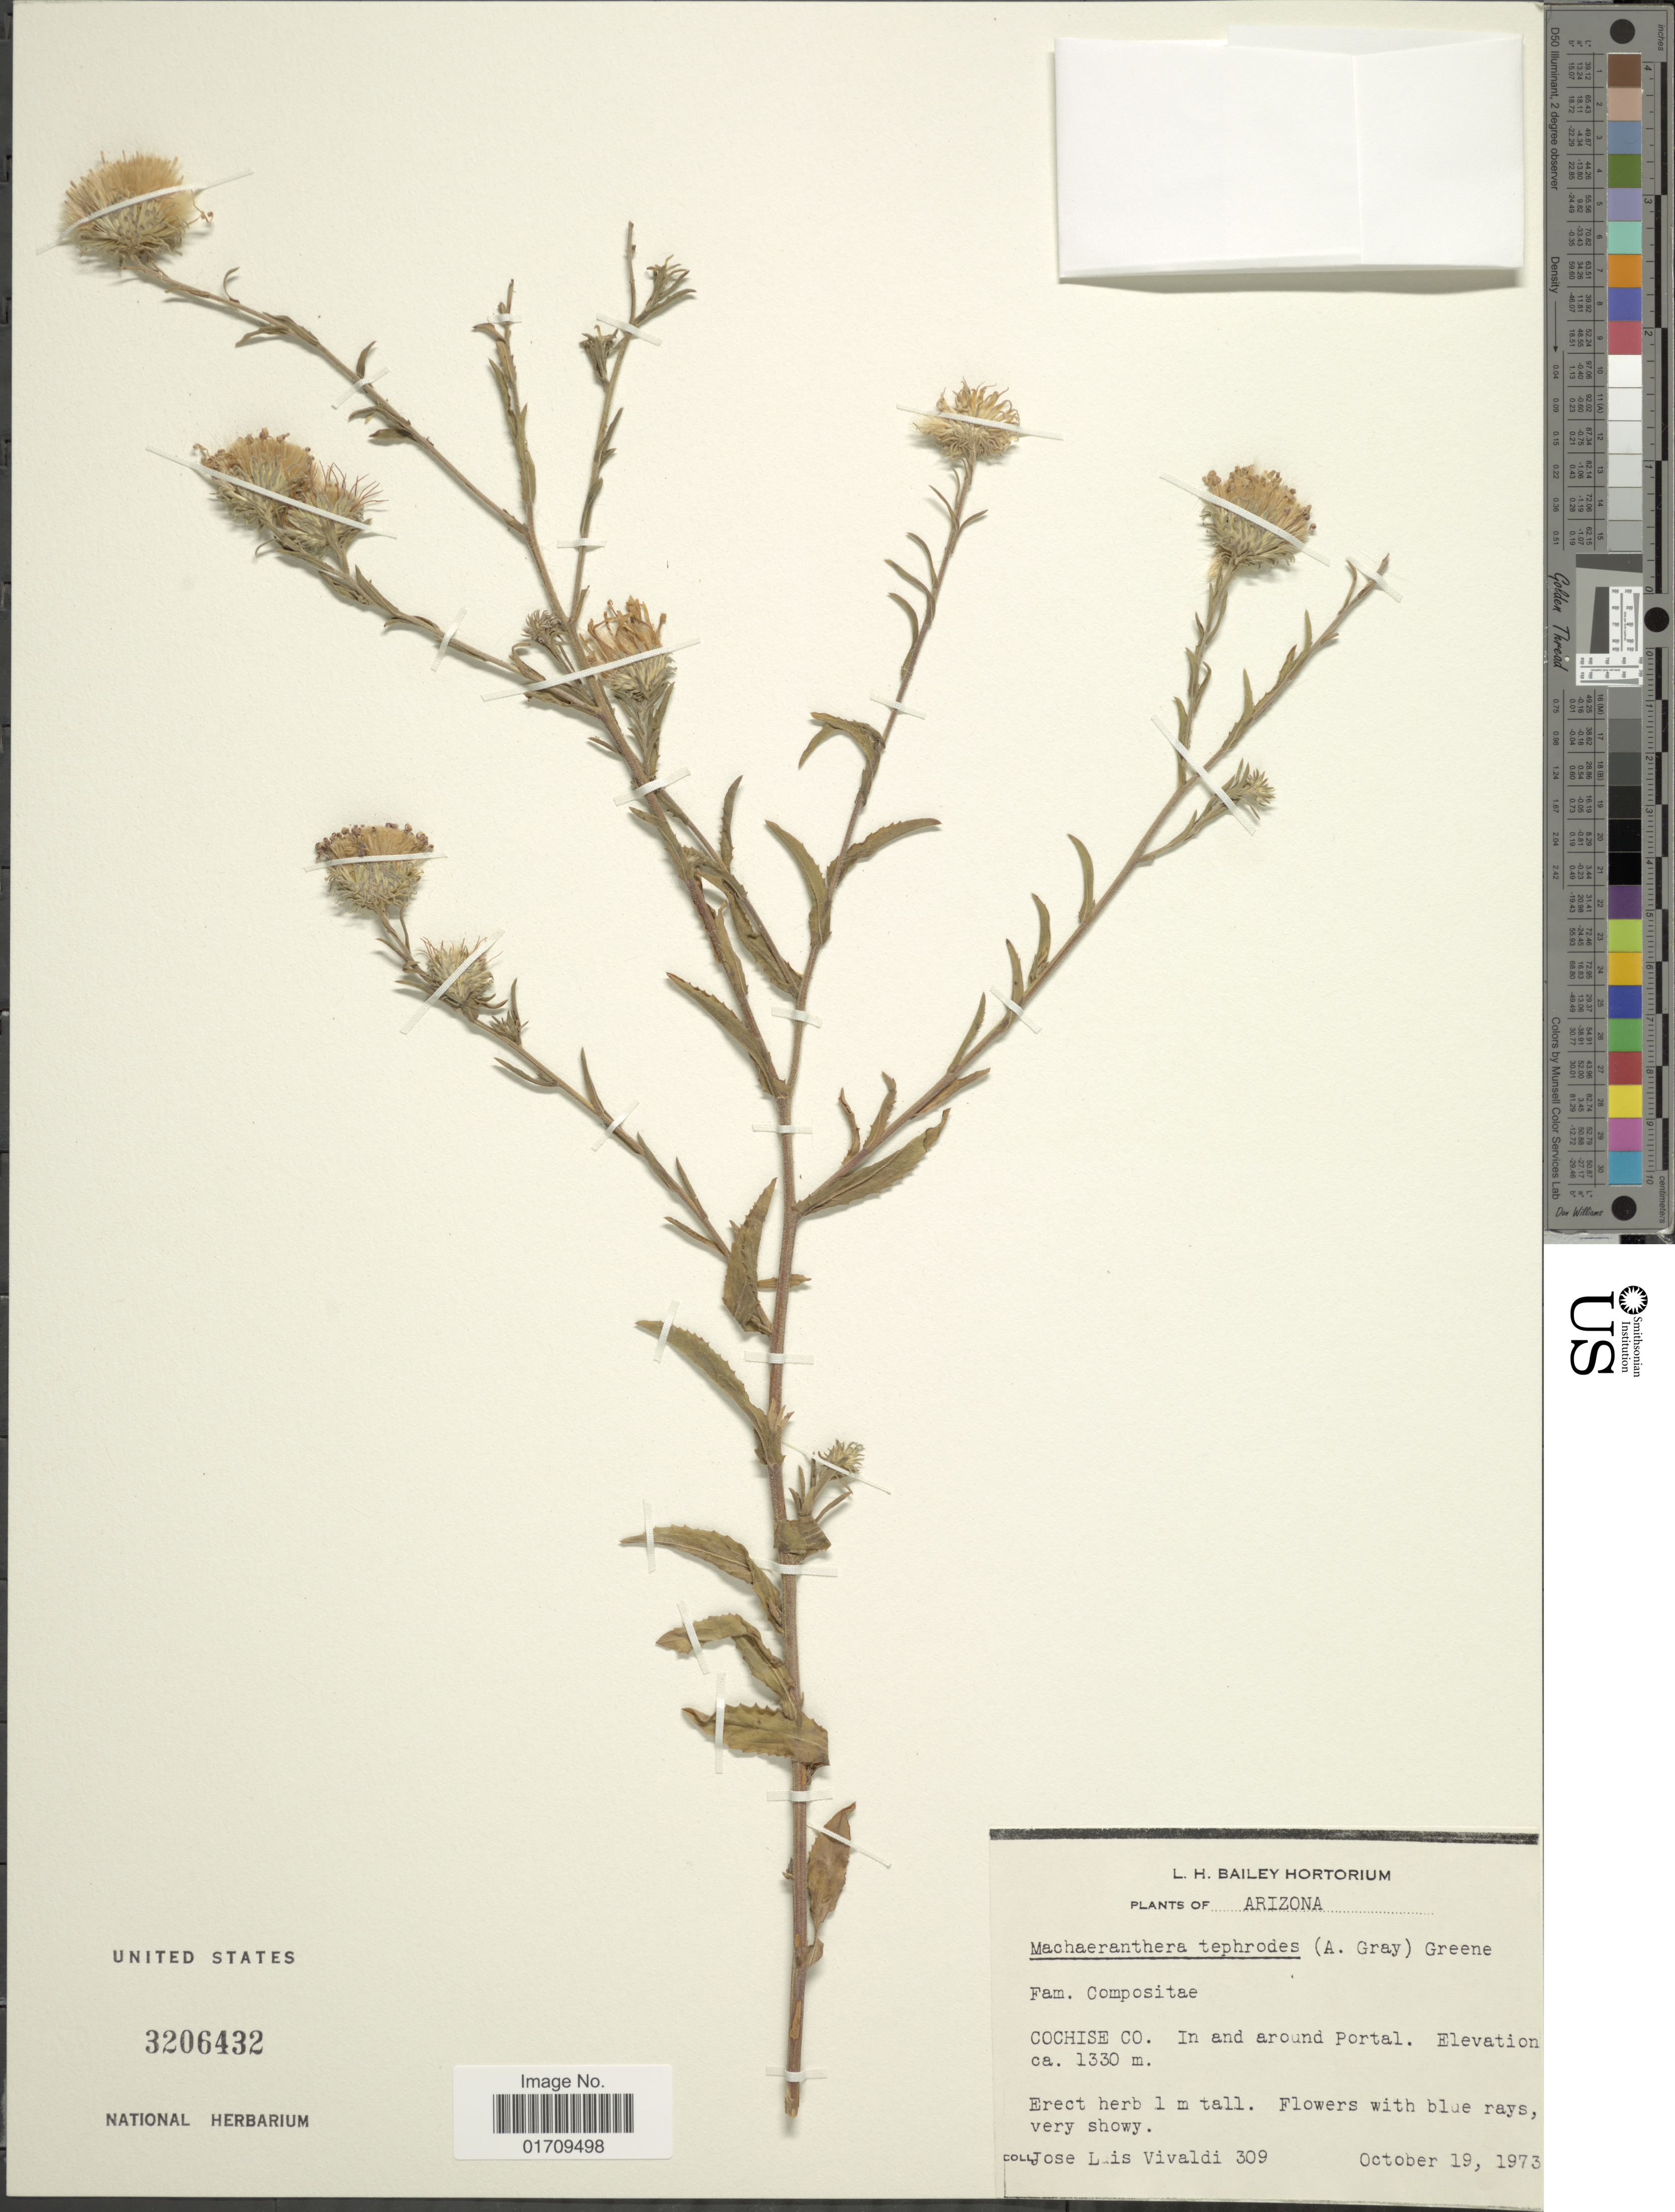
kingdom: Plantae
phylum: Tracheophyta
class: Magnoliopsida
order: Asterales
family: Asteraceae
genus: Machaeranthera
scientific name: Machaeranthera tephrodes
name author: (A. Gray) Greene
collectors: J. L. Vivaldi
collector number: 309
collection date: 1973-10-19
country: United States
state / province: Arizona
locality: Cochise Co., in and around Portal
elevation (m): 1330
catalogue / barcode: US 3206432